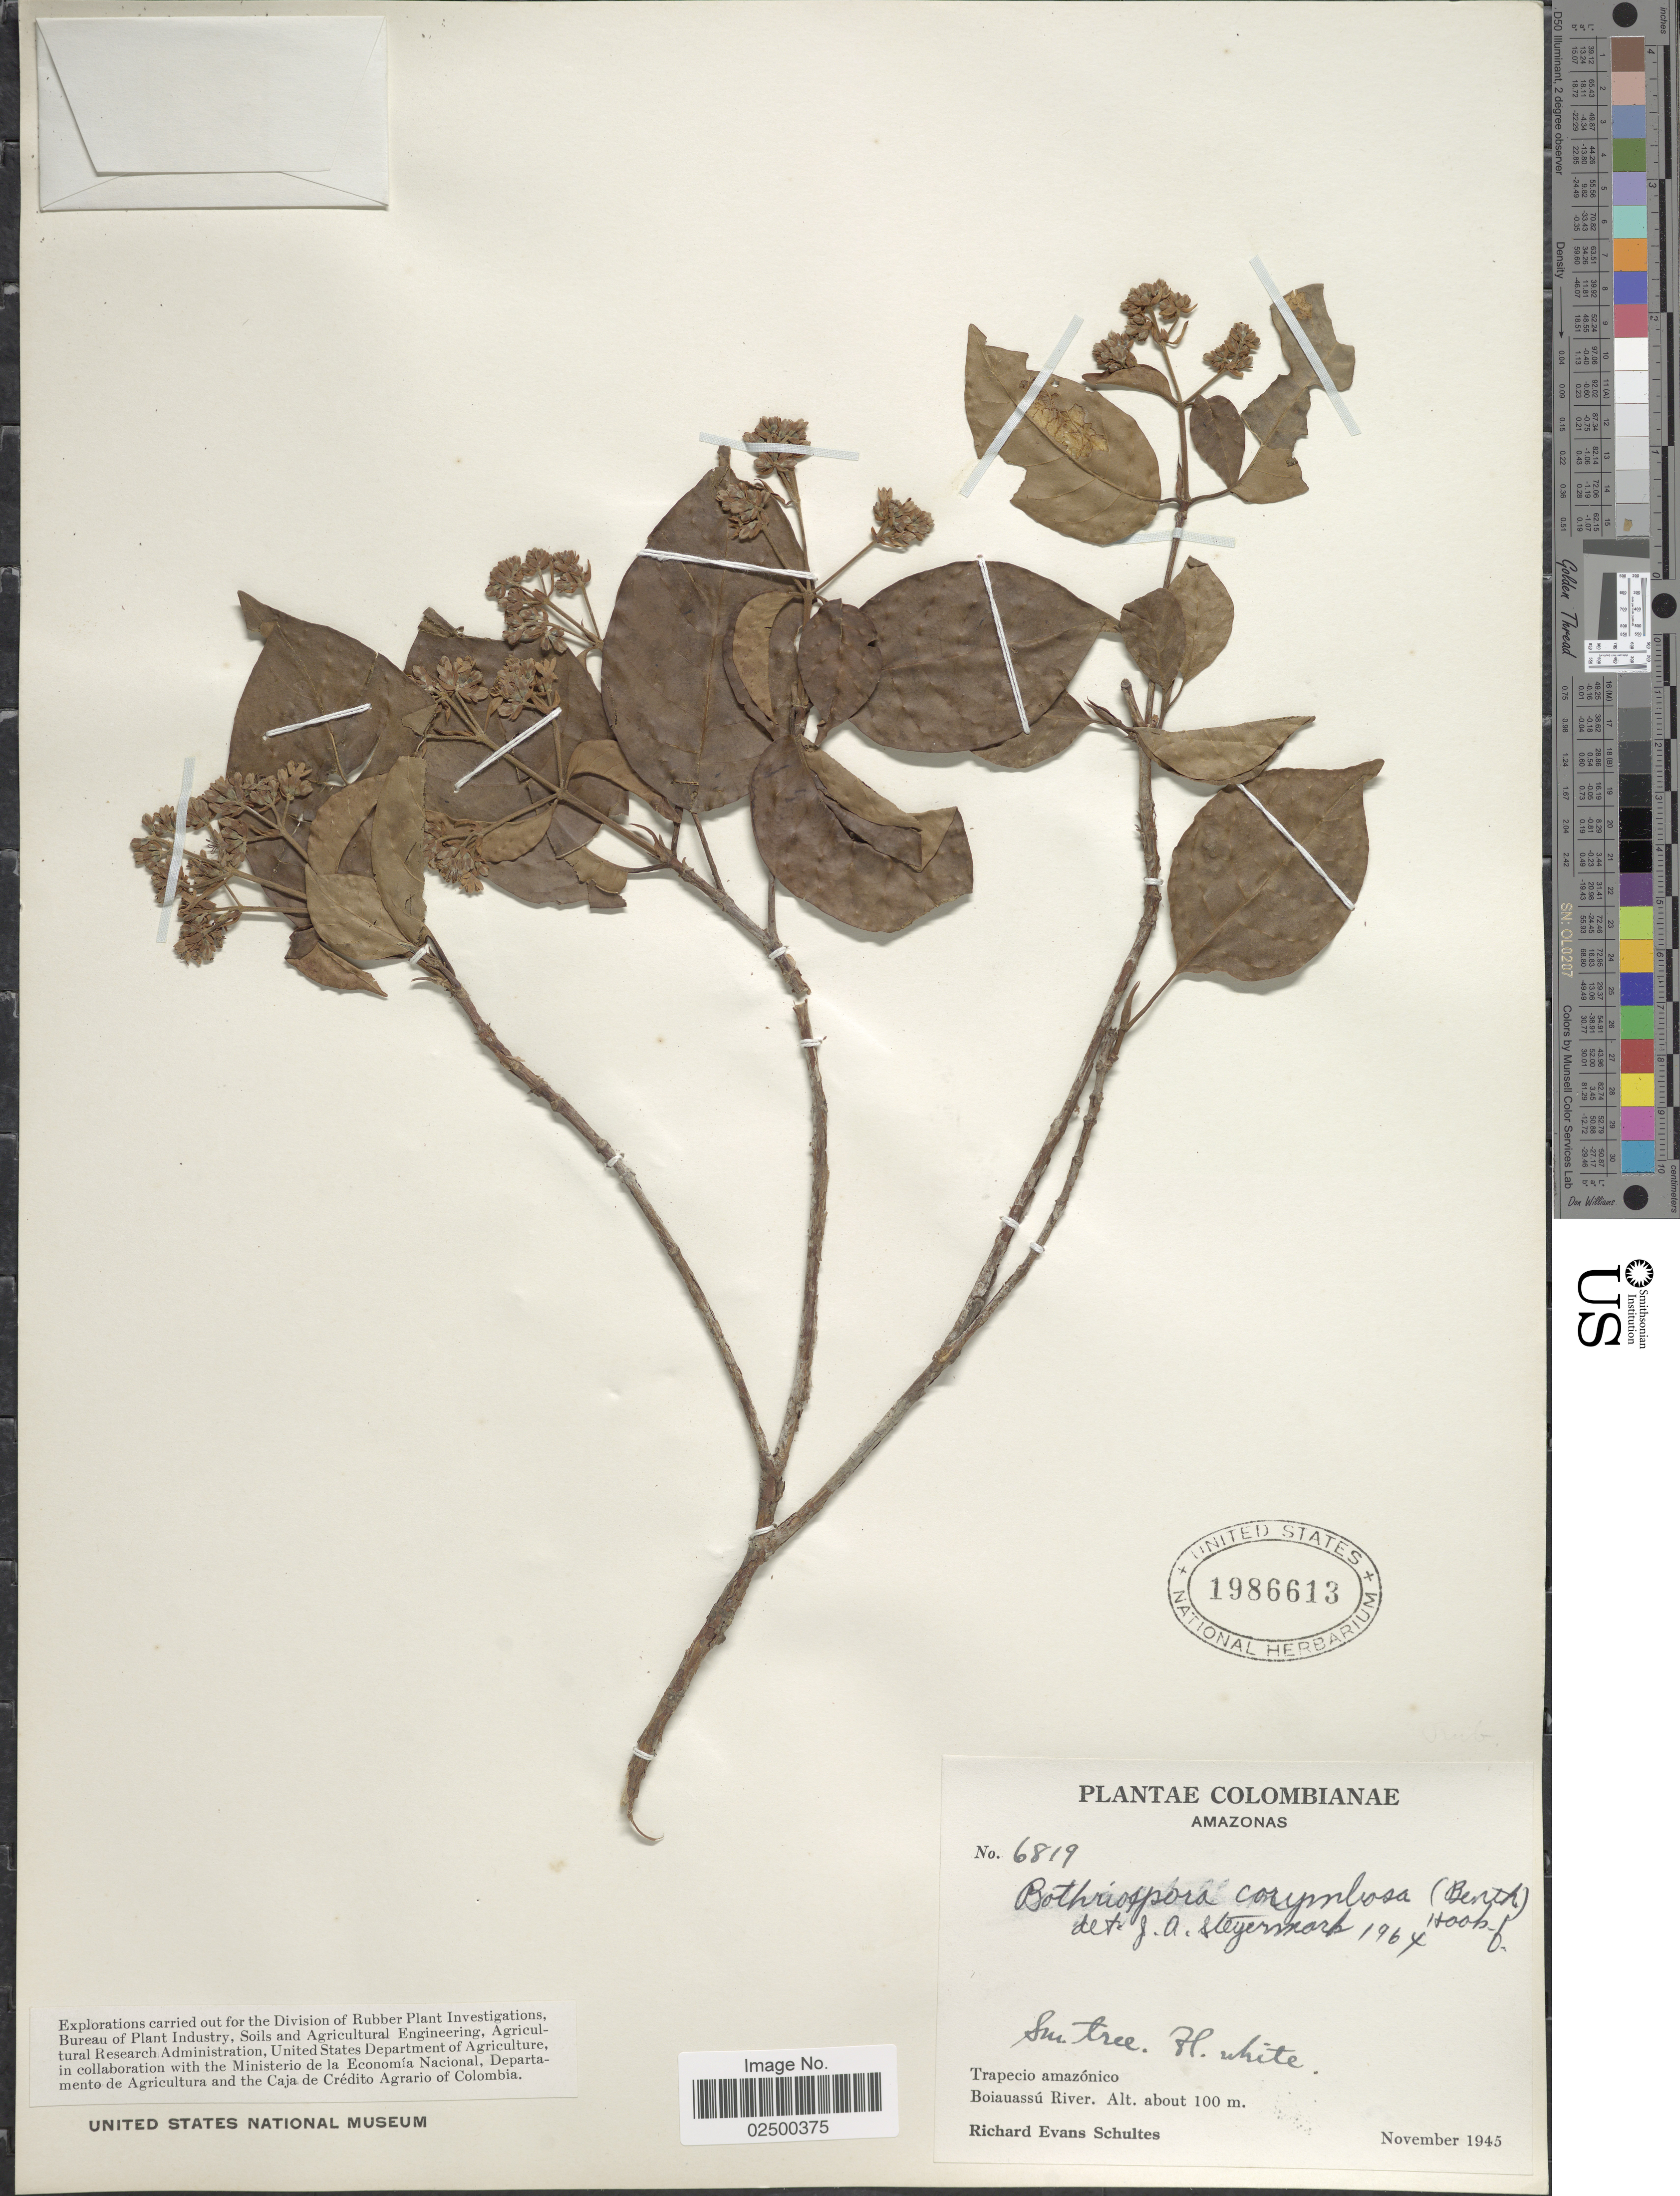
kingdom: Plantae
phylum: Tracheophyta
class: Magnoliopsida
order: Gentianales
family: Rubiaceae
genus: Bothriospora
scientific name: Bothriospora corymbosa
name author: (Benth.) Hook. f.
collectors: R. E. Schultes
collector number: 6819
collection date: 1945-11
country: Colombia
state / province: Amazônas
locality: Amazonas, Trapecio amazonico, Boiauassu River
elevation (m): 100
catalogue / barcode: US 1986613